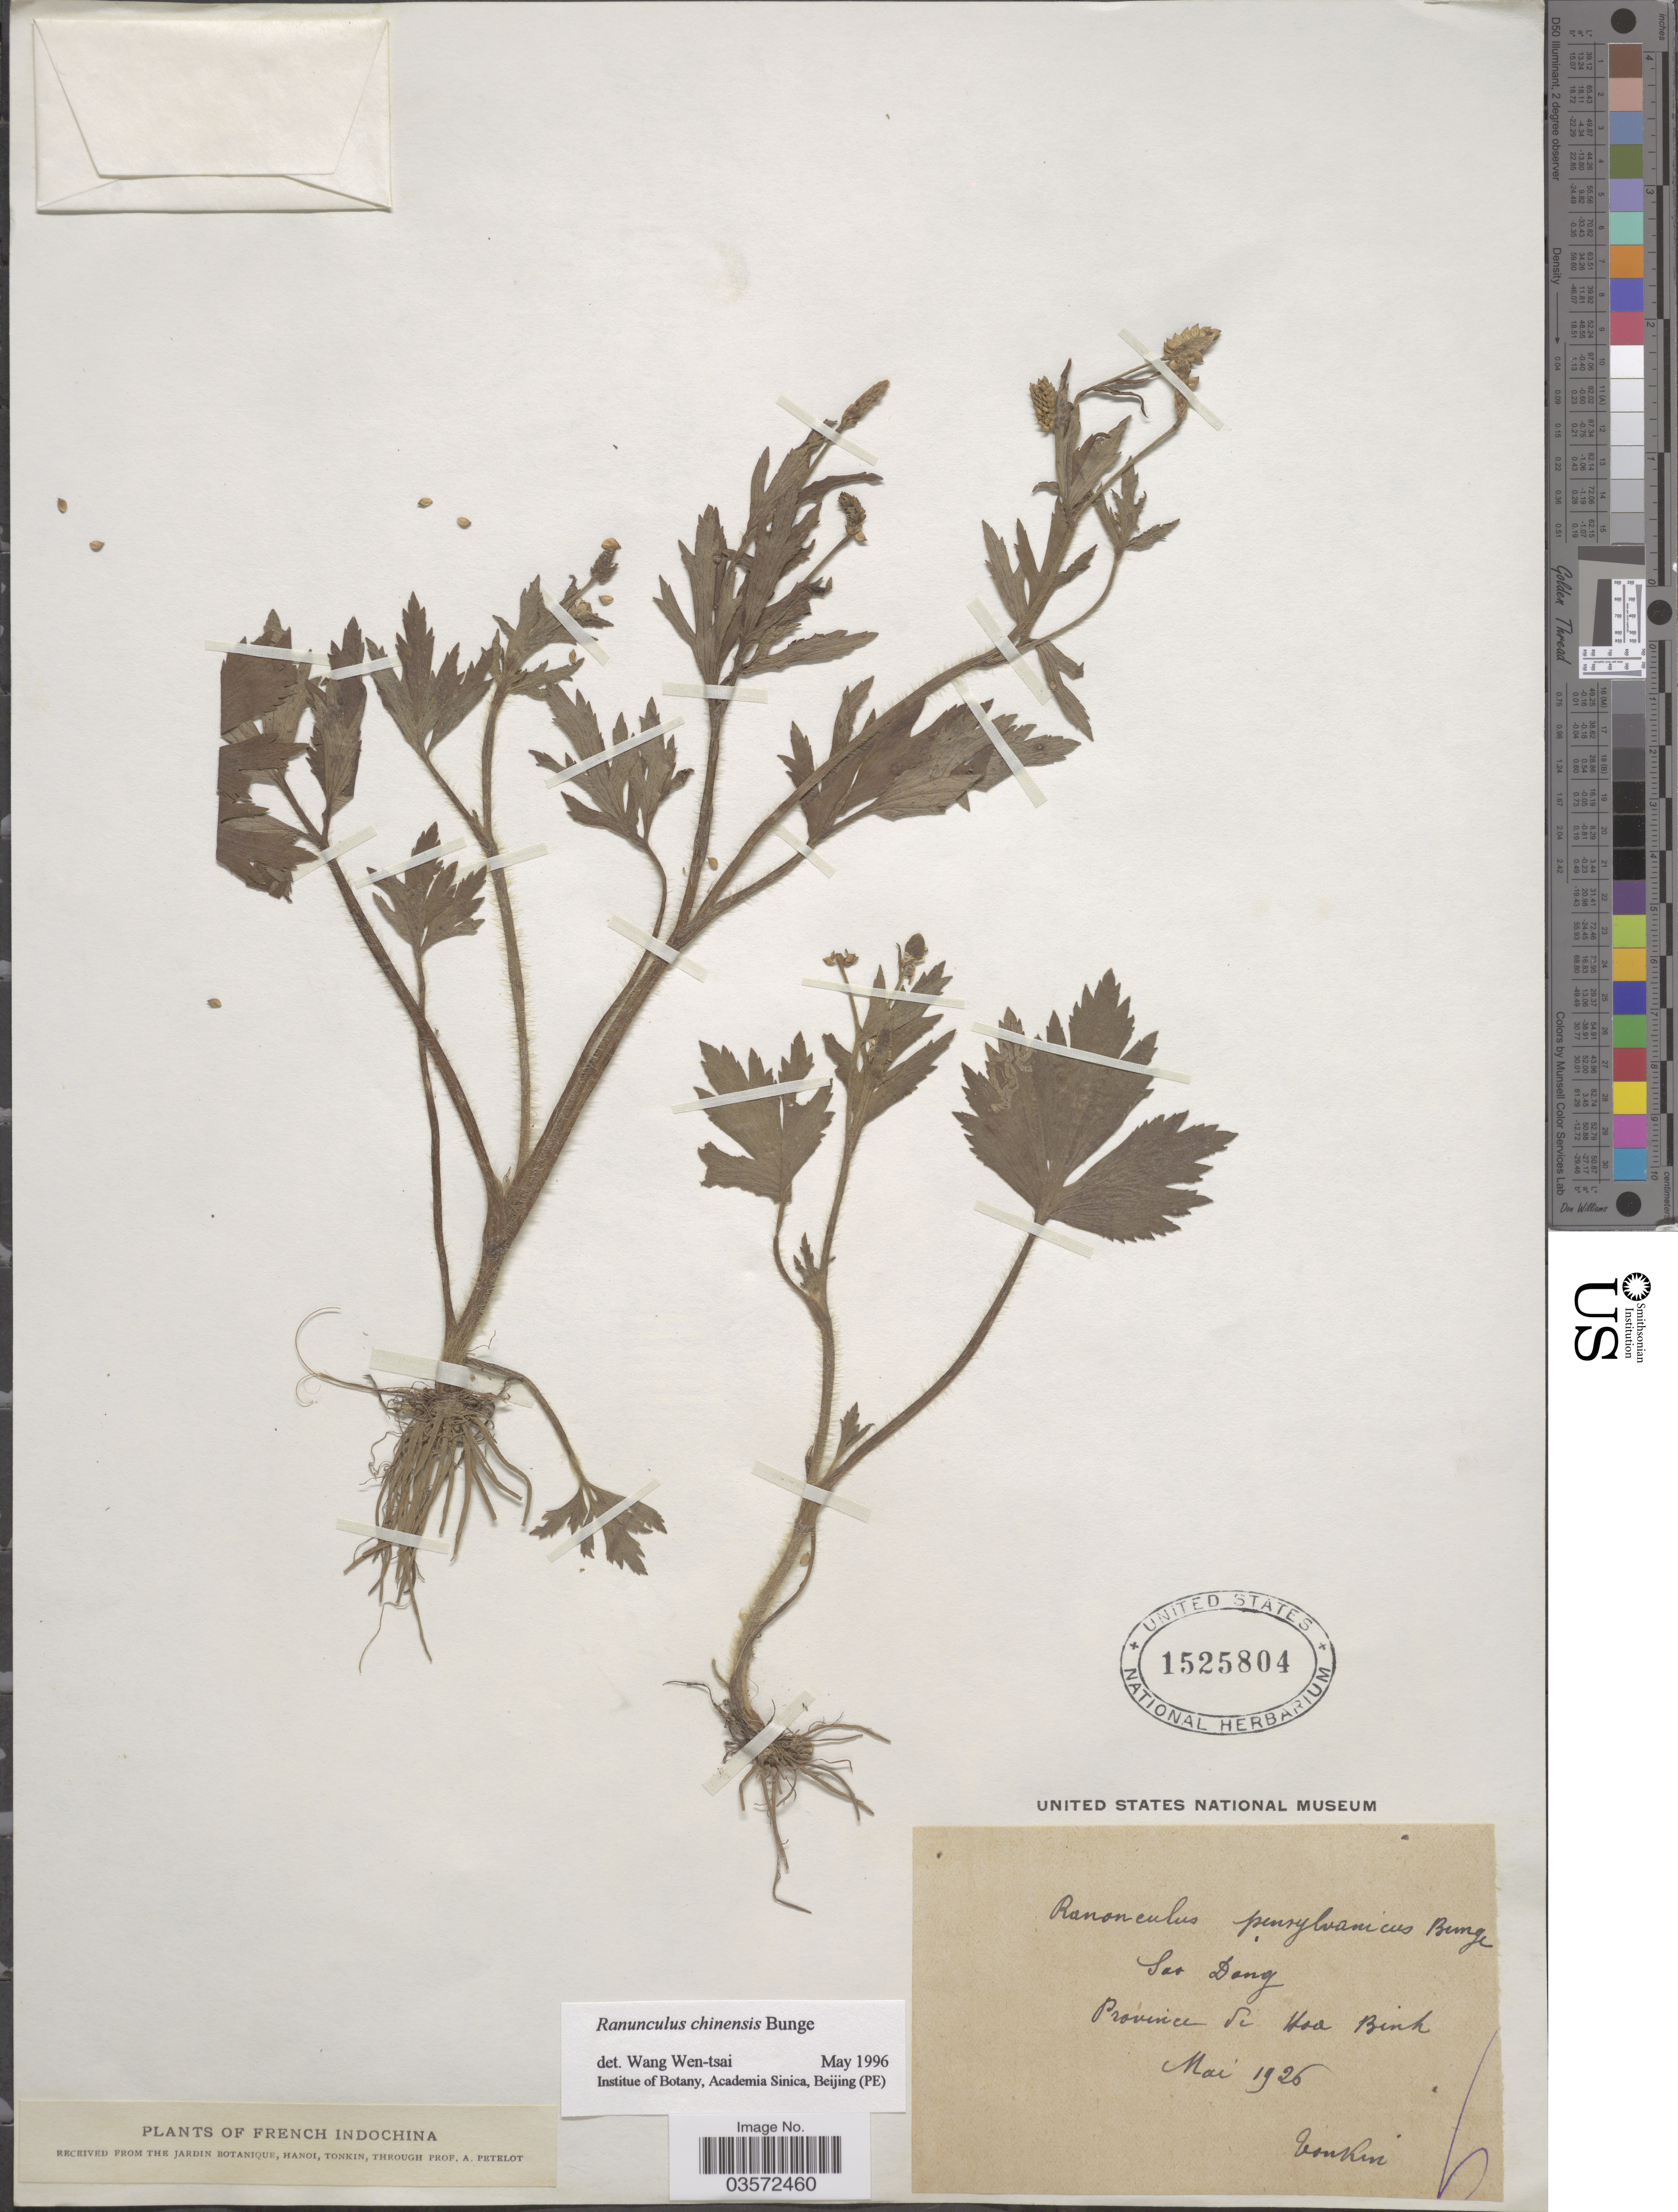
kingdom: Plantae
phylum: Tracheophyta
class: Magnoliopsida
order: Ranunculales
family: Ranunculaceae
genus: Ranunculus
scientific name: Ranunculus chinensis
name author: Bunge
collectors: A. Petelot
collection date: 1926-05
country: Vietnam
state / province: Hoa Binh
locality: Tonkin. Sao Dang, Province de Hoa Binh.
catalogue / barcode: US 1525804